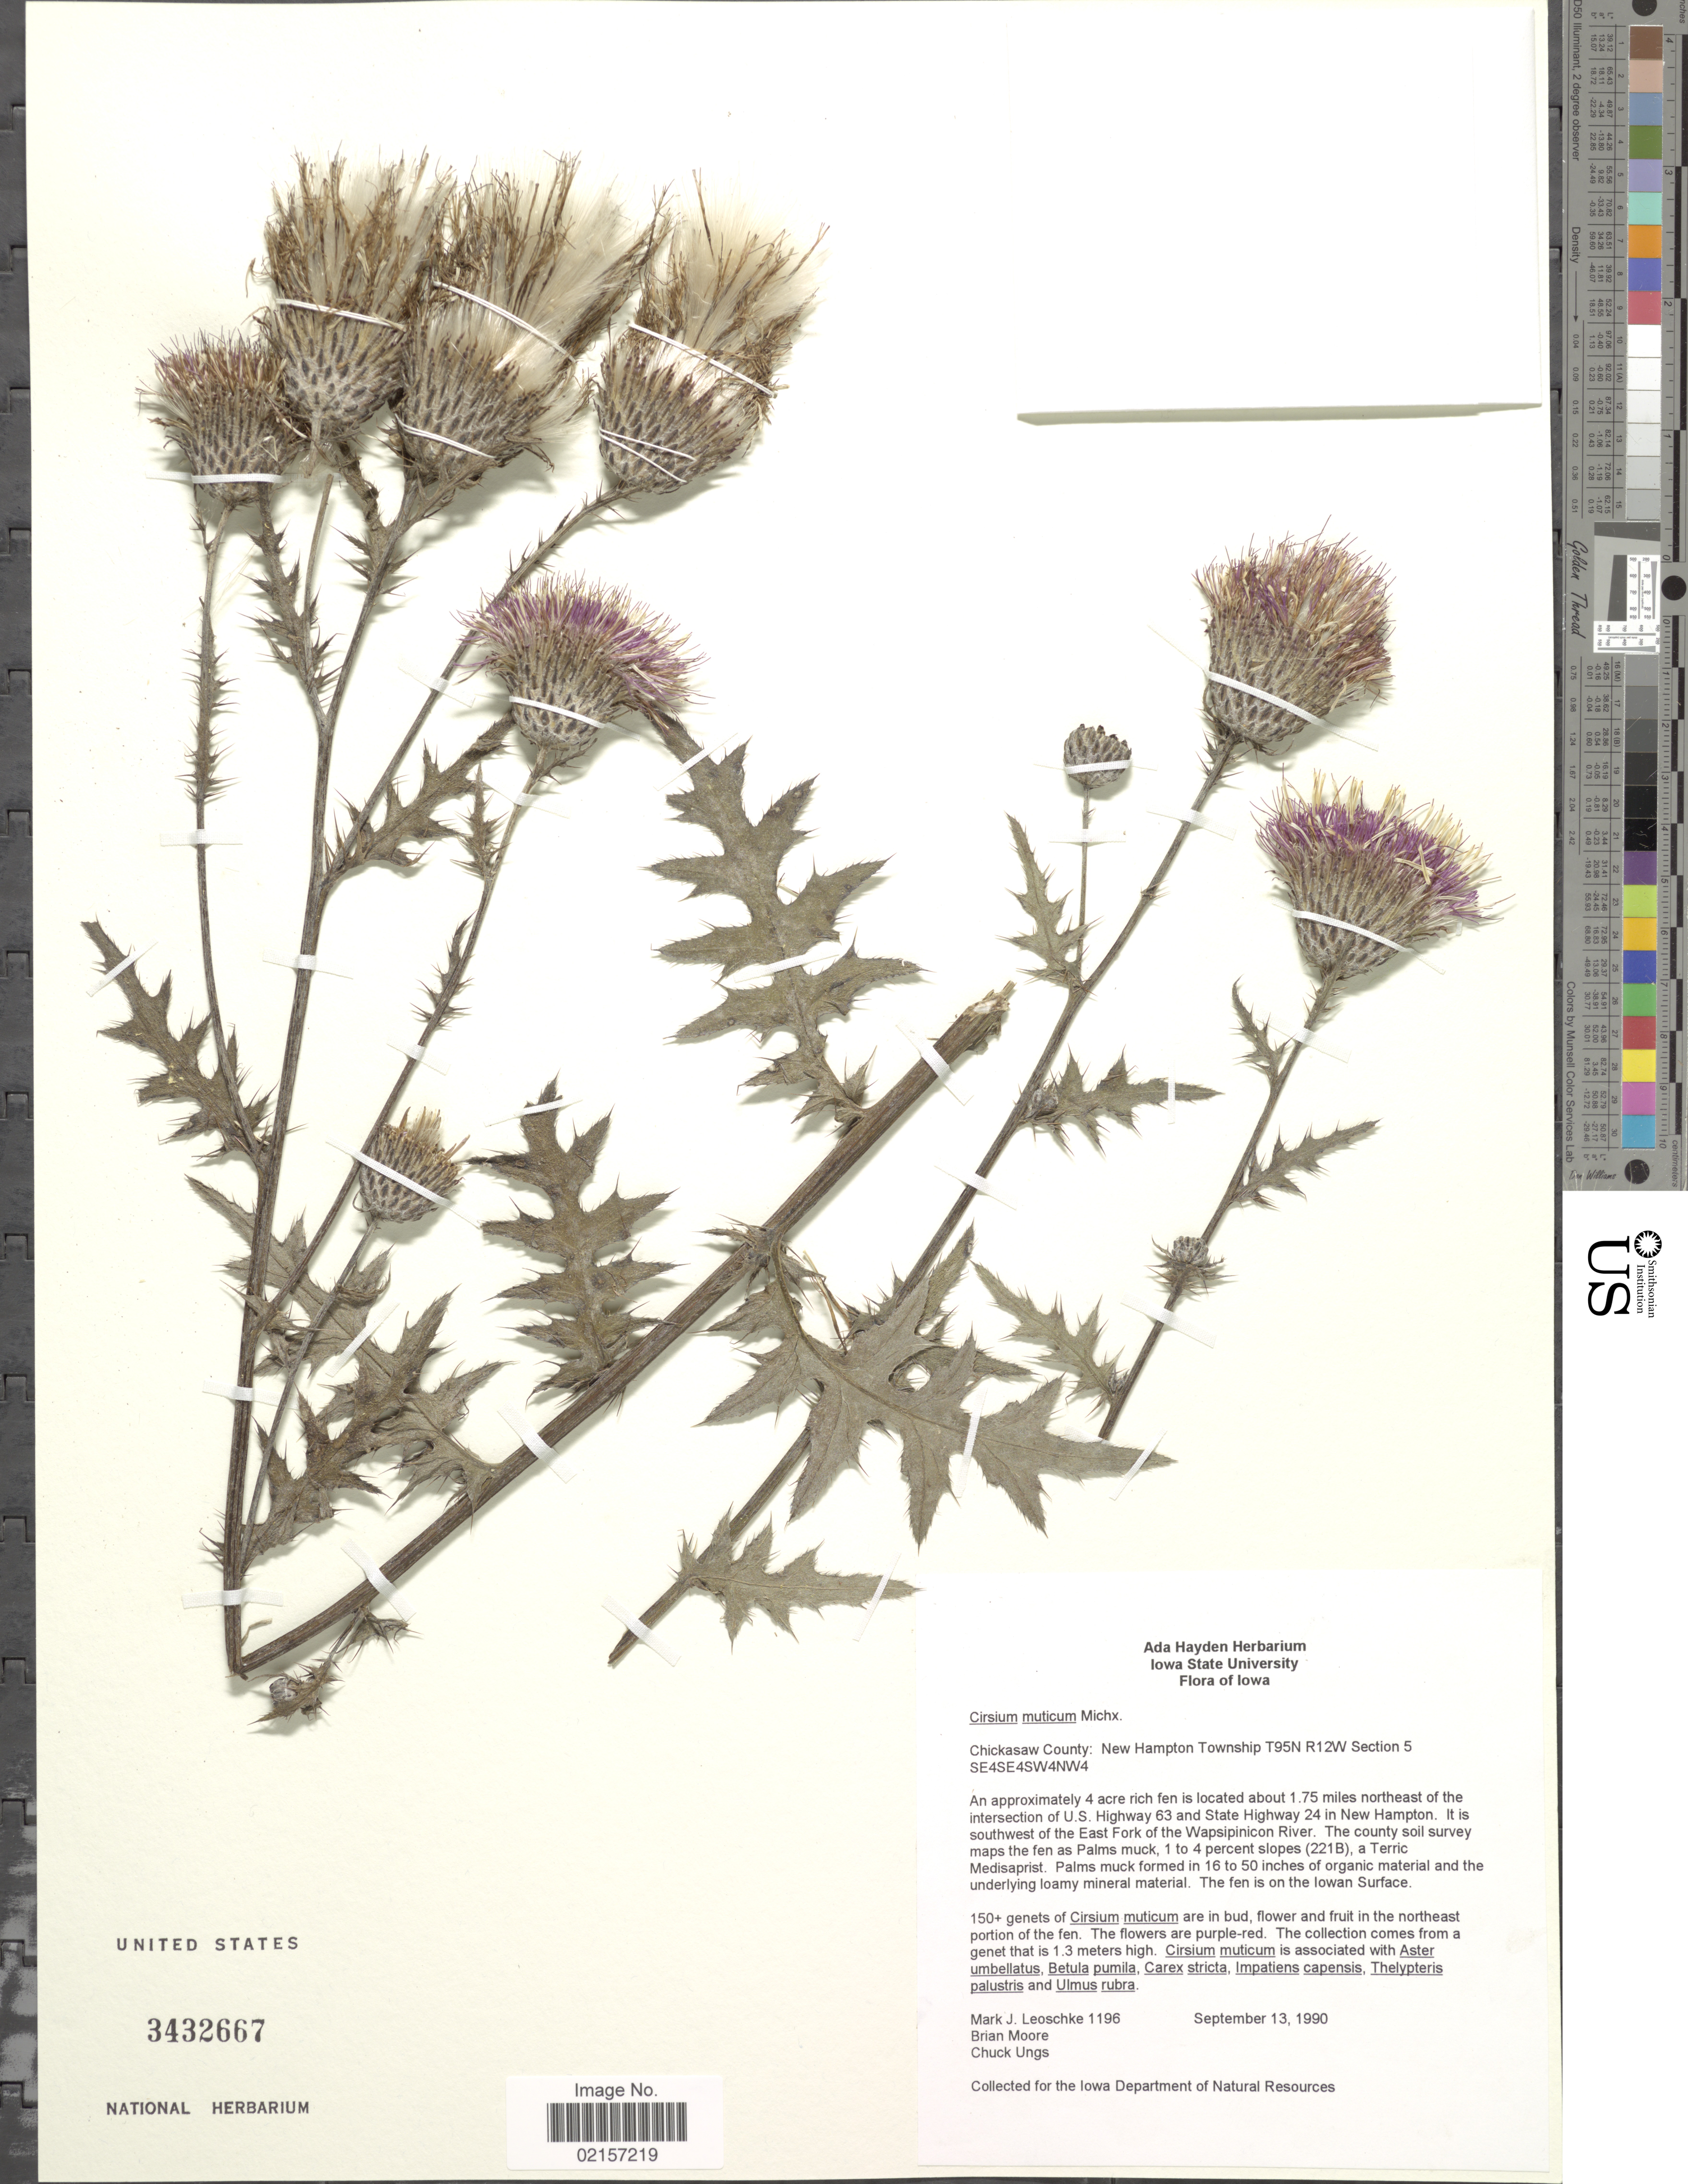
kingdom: Plantae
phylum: Tracheophyta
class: Magnoliopsida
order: Asterales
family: Asteraceae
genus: Cirsium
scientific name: Cirsium muticum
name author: Michx.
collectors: M. J. Leoschke, B. Moore & C. Ungs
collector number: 1196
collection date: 1990-09-13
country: United States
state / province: Iowa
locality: Chickasaw County: New Hampton Township T95N R12W Section 5 SE4SE4SW4NW4, an approximately 4 acre rich fen is located about 1.75 miles northeast of the intersection of U.S. Highway 63 and State Highway 24 in NEw Hampton, it is southwest of the East Fork of the Wapsipinicon River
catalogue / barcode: US 3432667